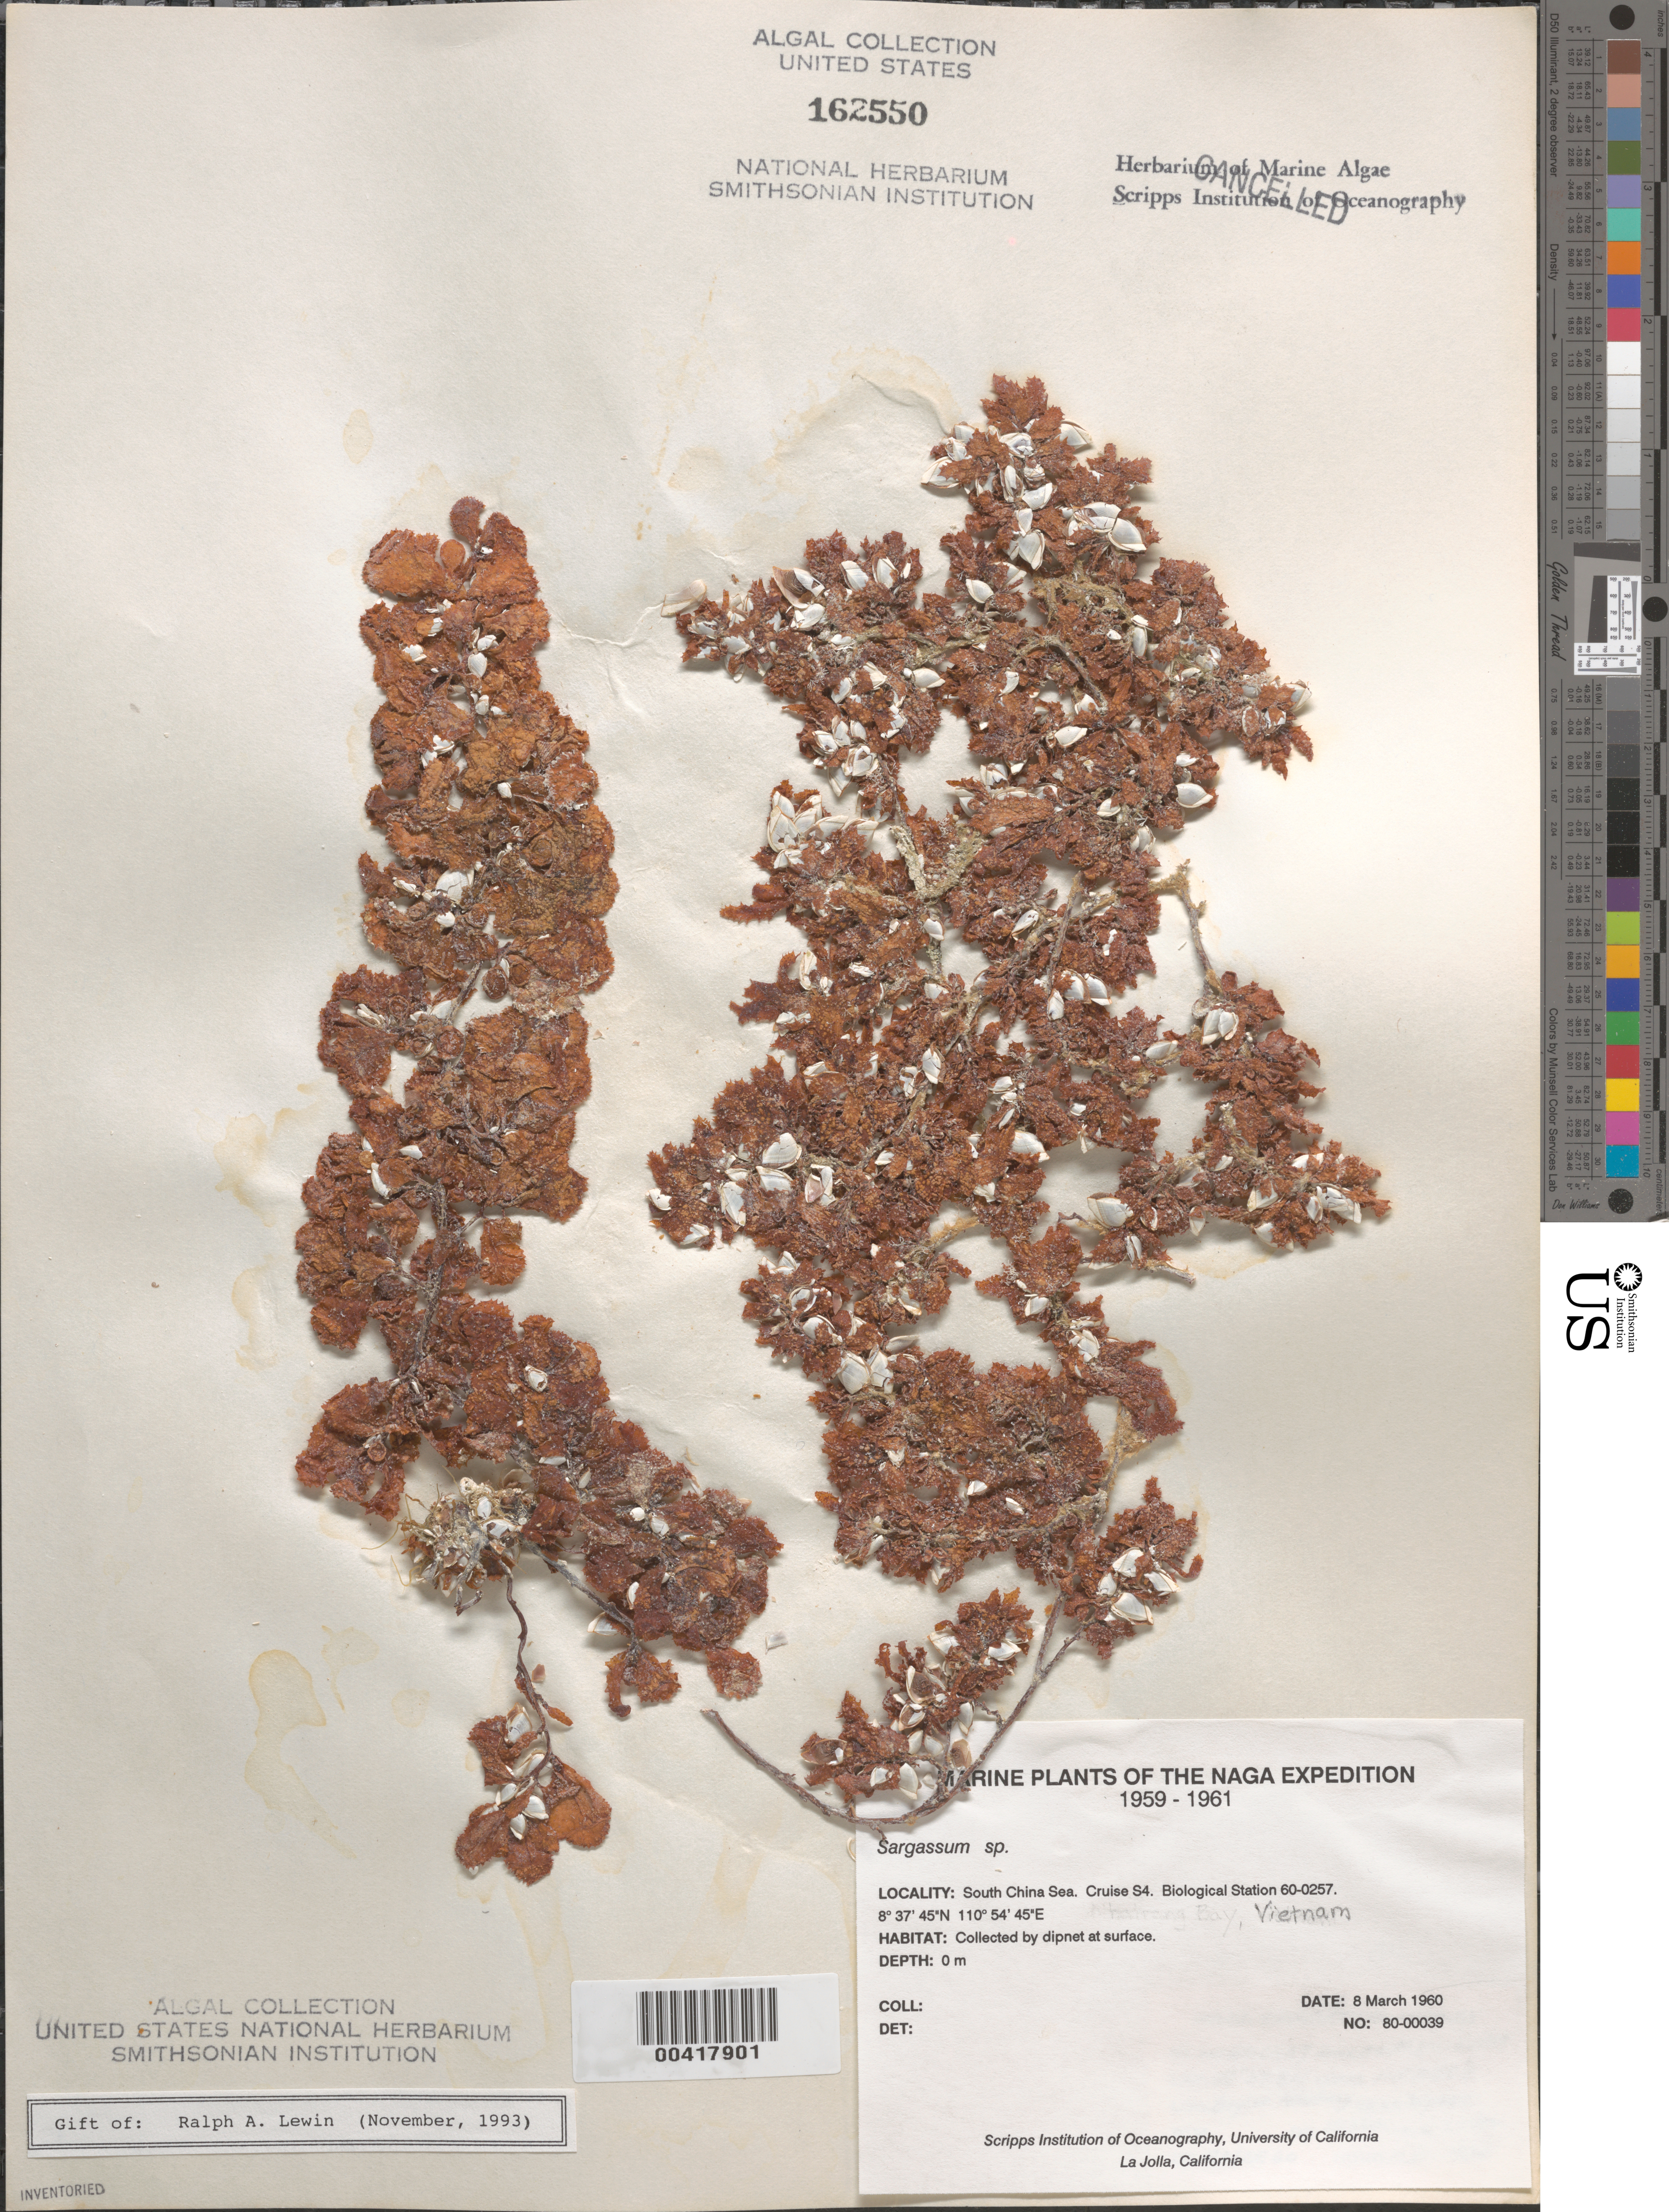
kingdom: Chromista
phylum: Ochrophyta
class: Phaeophyceae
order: Fucales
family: Sargassaceae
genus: Sargassum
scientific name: Sargassum sp.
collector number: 01-00039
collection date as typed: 08 Mar 1960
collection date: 1960-03-08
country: Vietnam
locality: South China Sea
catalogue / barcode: US 162550